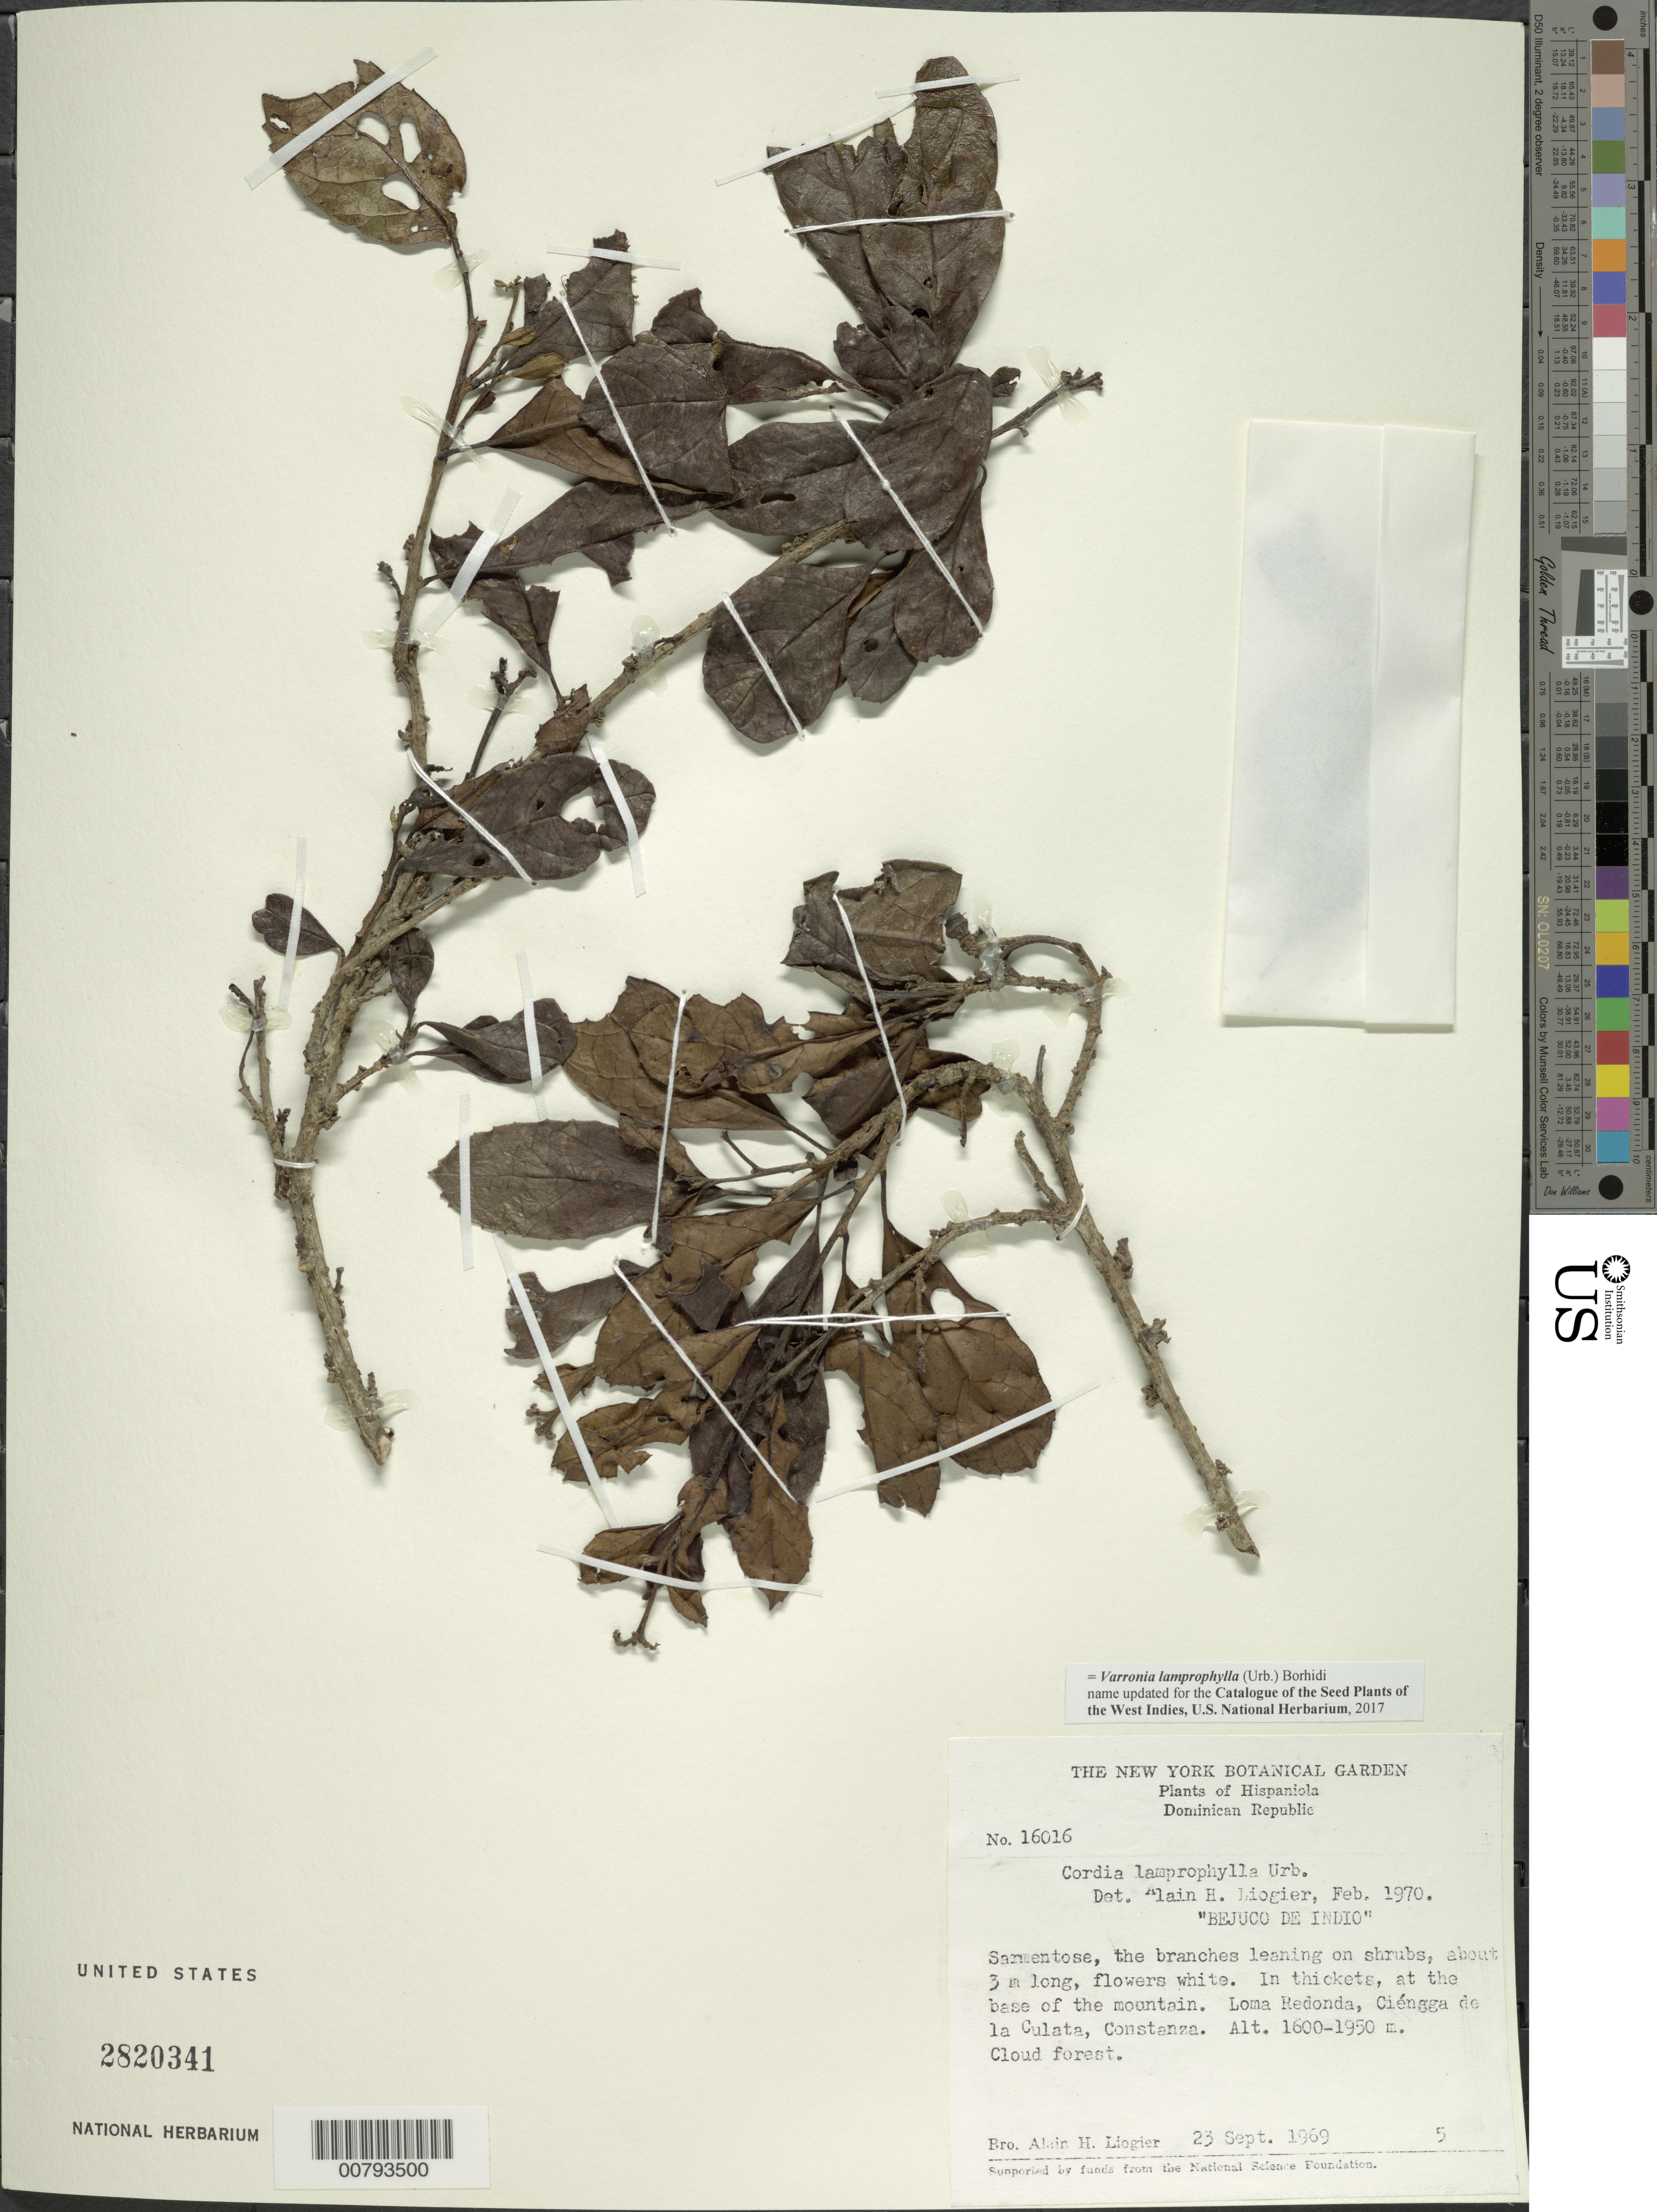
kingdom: Plantae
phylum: Tracheophyta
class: Magnoliopsida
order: Boraginales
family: Cordiaceae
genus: Varronia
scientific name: Varronia lamprophylla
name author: (Urb.) Borhidi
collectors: A. H. Liogier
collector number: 16016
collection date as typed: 23 Sep 1969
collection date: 1969-09-23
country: Dominican Republic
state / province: La Vega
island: Hispaniola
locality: Constanza, Ciénaga de La Culata, Loma Redonda.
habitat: Cloud forest, in thickets, at the base of the mountain.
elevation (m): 1600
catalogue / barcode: US 2820341